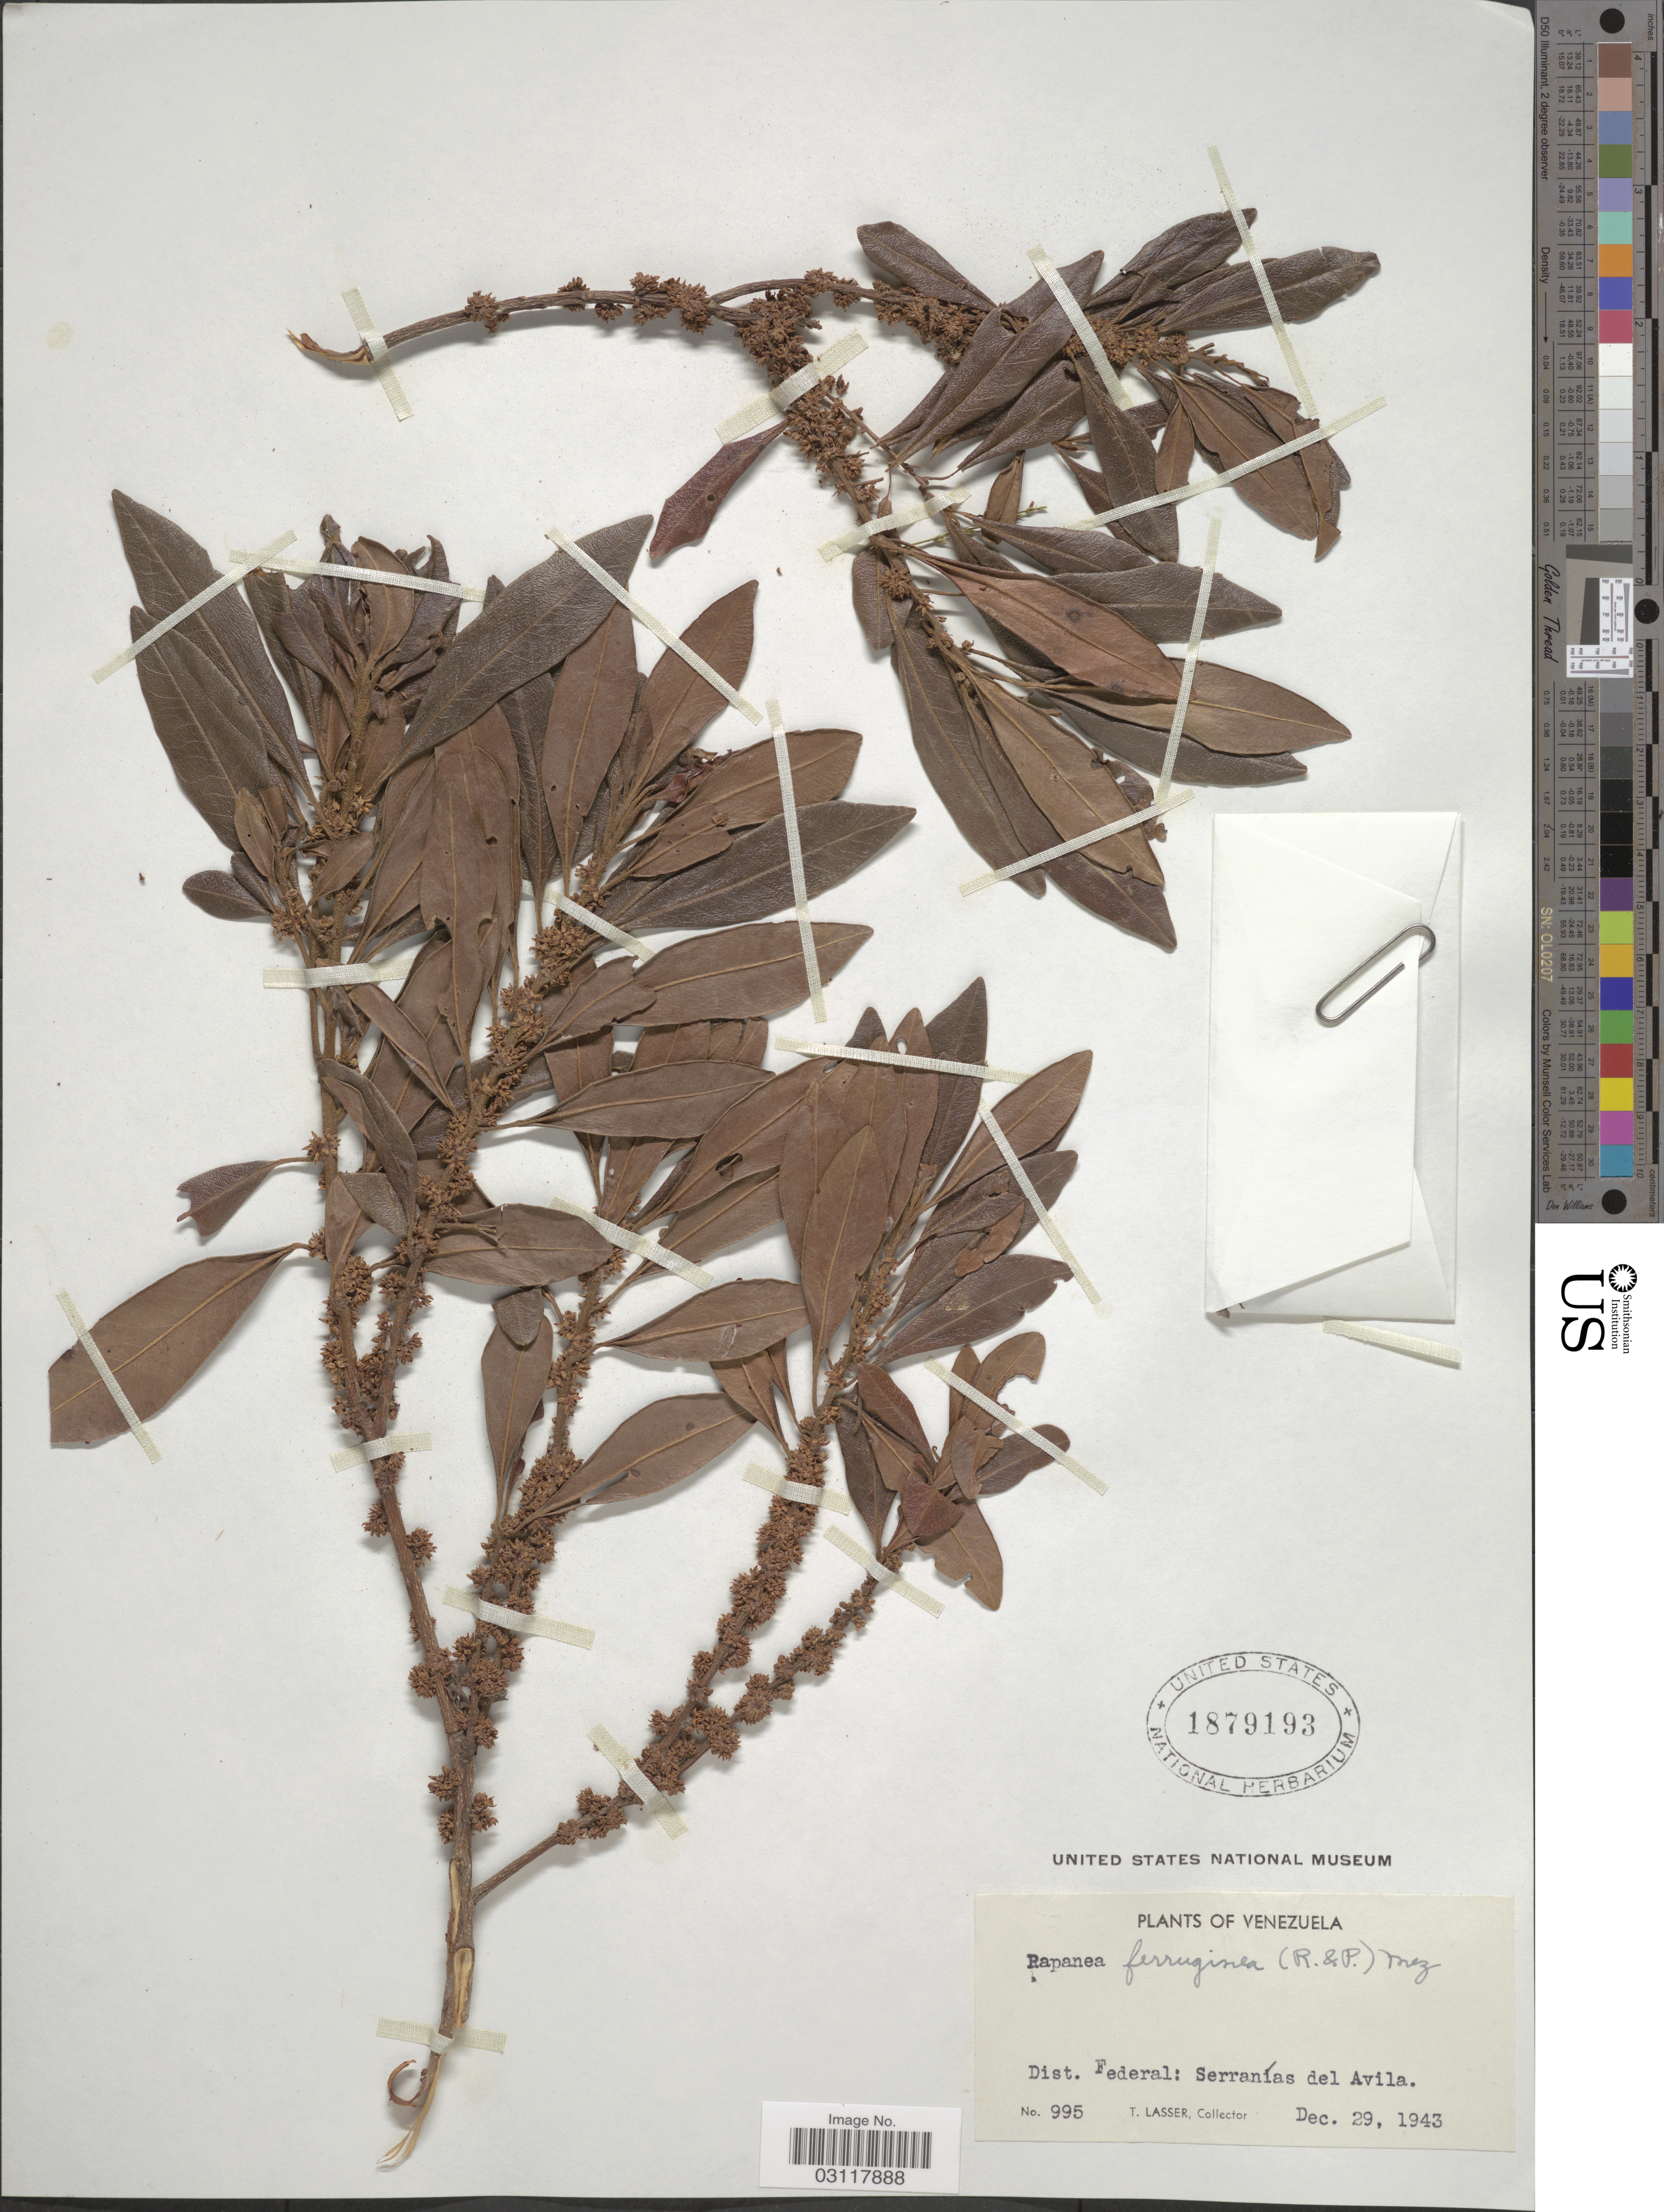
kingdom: Plantae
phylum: Tracheophyta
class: Magnoliopsida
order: Ericales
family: Primulaceae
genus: Rapanea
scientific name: Rapanea ferruginea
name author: (Ruiz & Pav.) Mez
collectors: T. Lasser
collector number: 995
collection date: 1943-12-29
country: Venezuela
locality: Dist. Federal: Serranías del Avilla.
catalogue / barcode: US 1879193